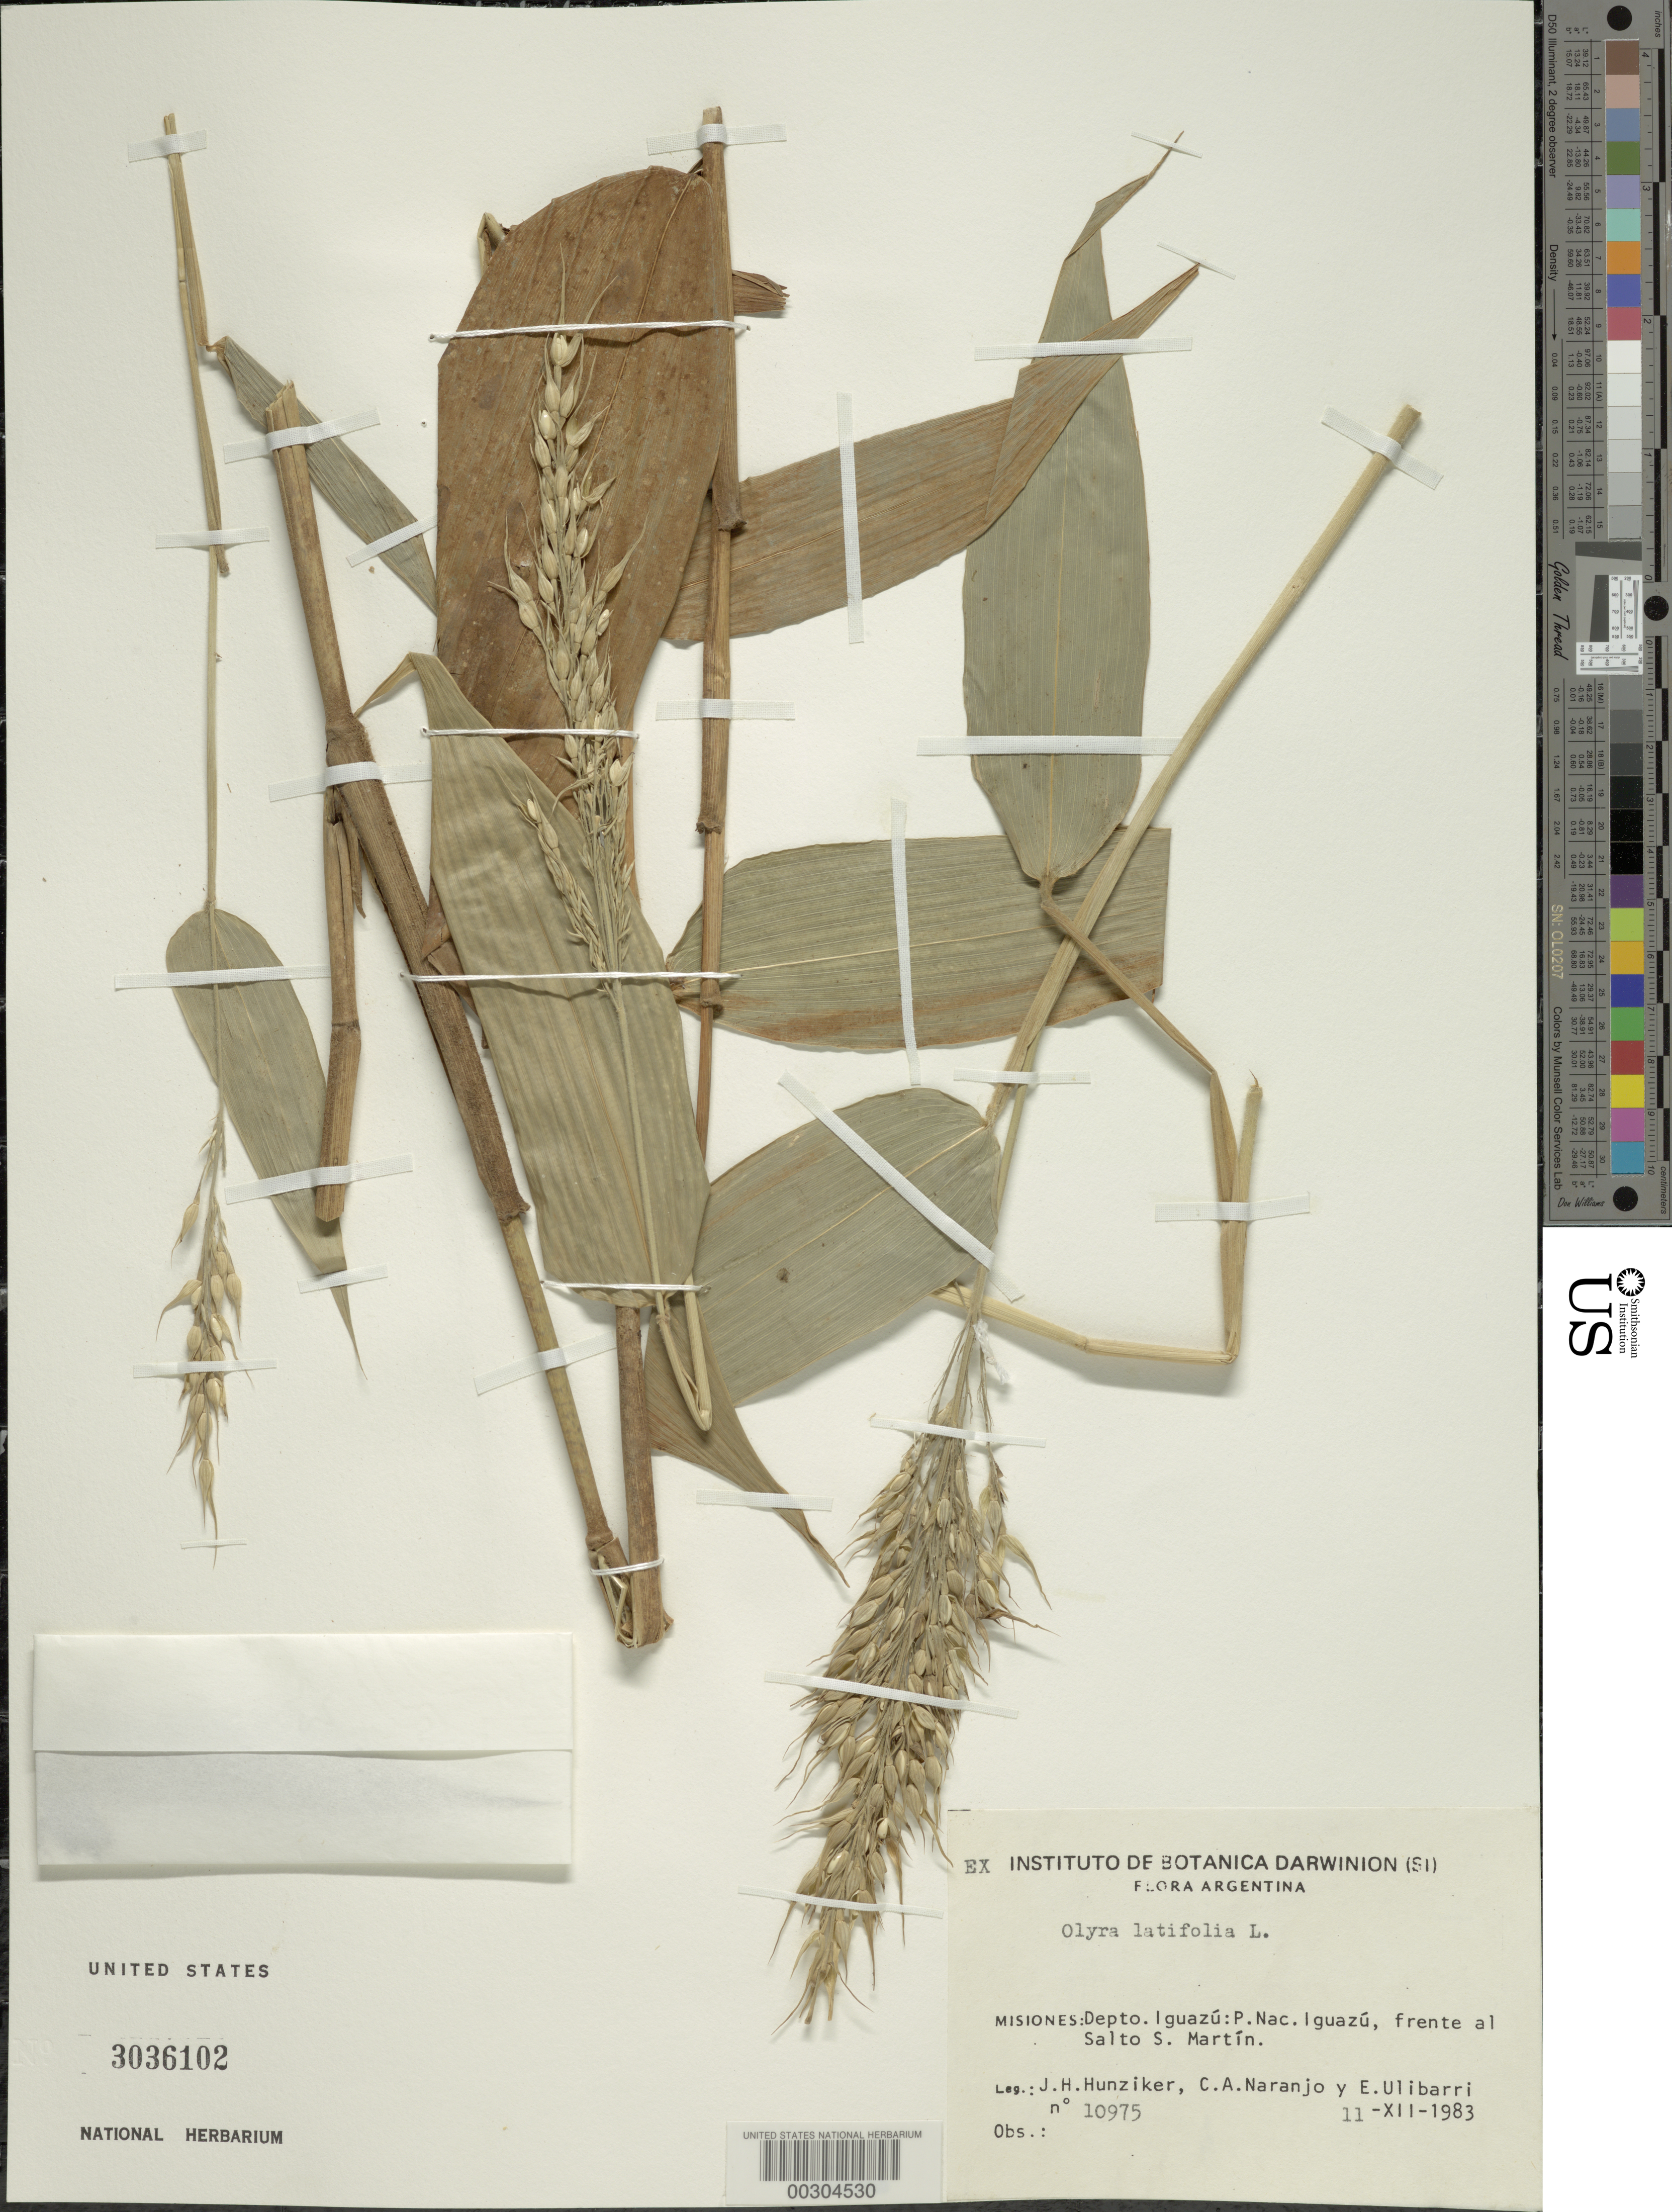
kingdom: Plantae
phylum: Tracheophyta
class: Liliopsida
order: Poales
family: Poaceae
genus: Olyra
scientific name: Olyra latifolia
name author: L.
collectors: J. H. Hunziker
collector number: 10975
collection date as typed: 11 Dec 1983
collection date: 1983-12-11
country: Argentina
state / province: Misiones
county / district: Iguazú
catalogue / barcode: US 3036102